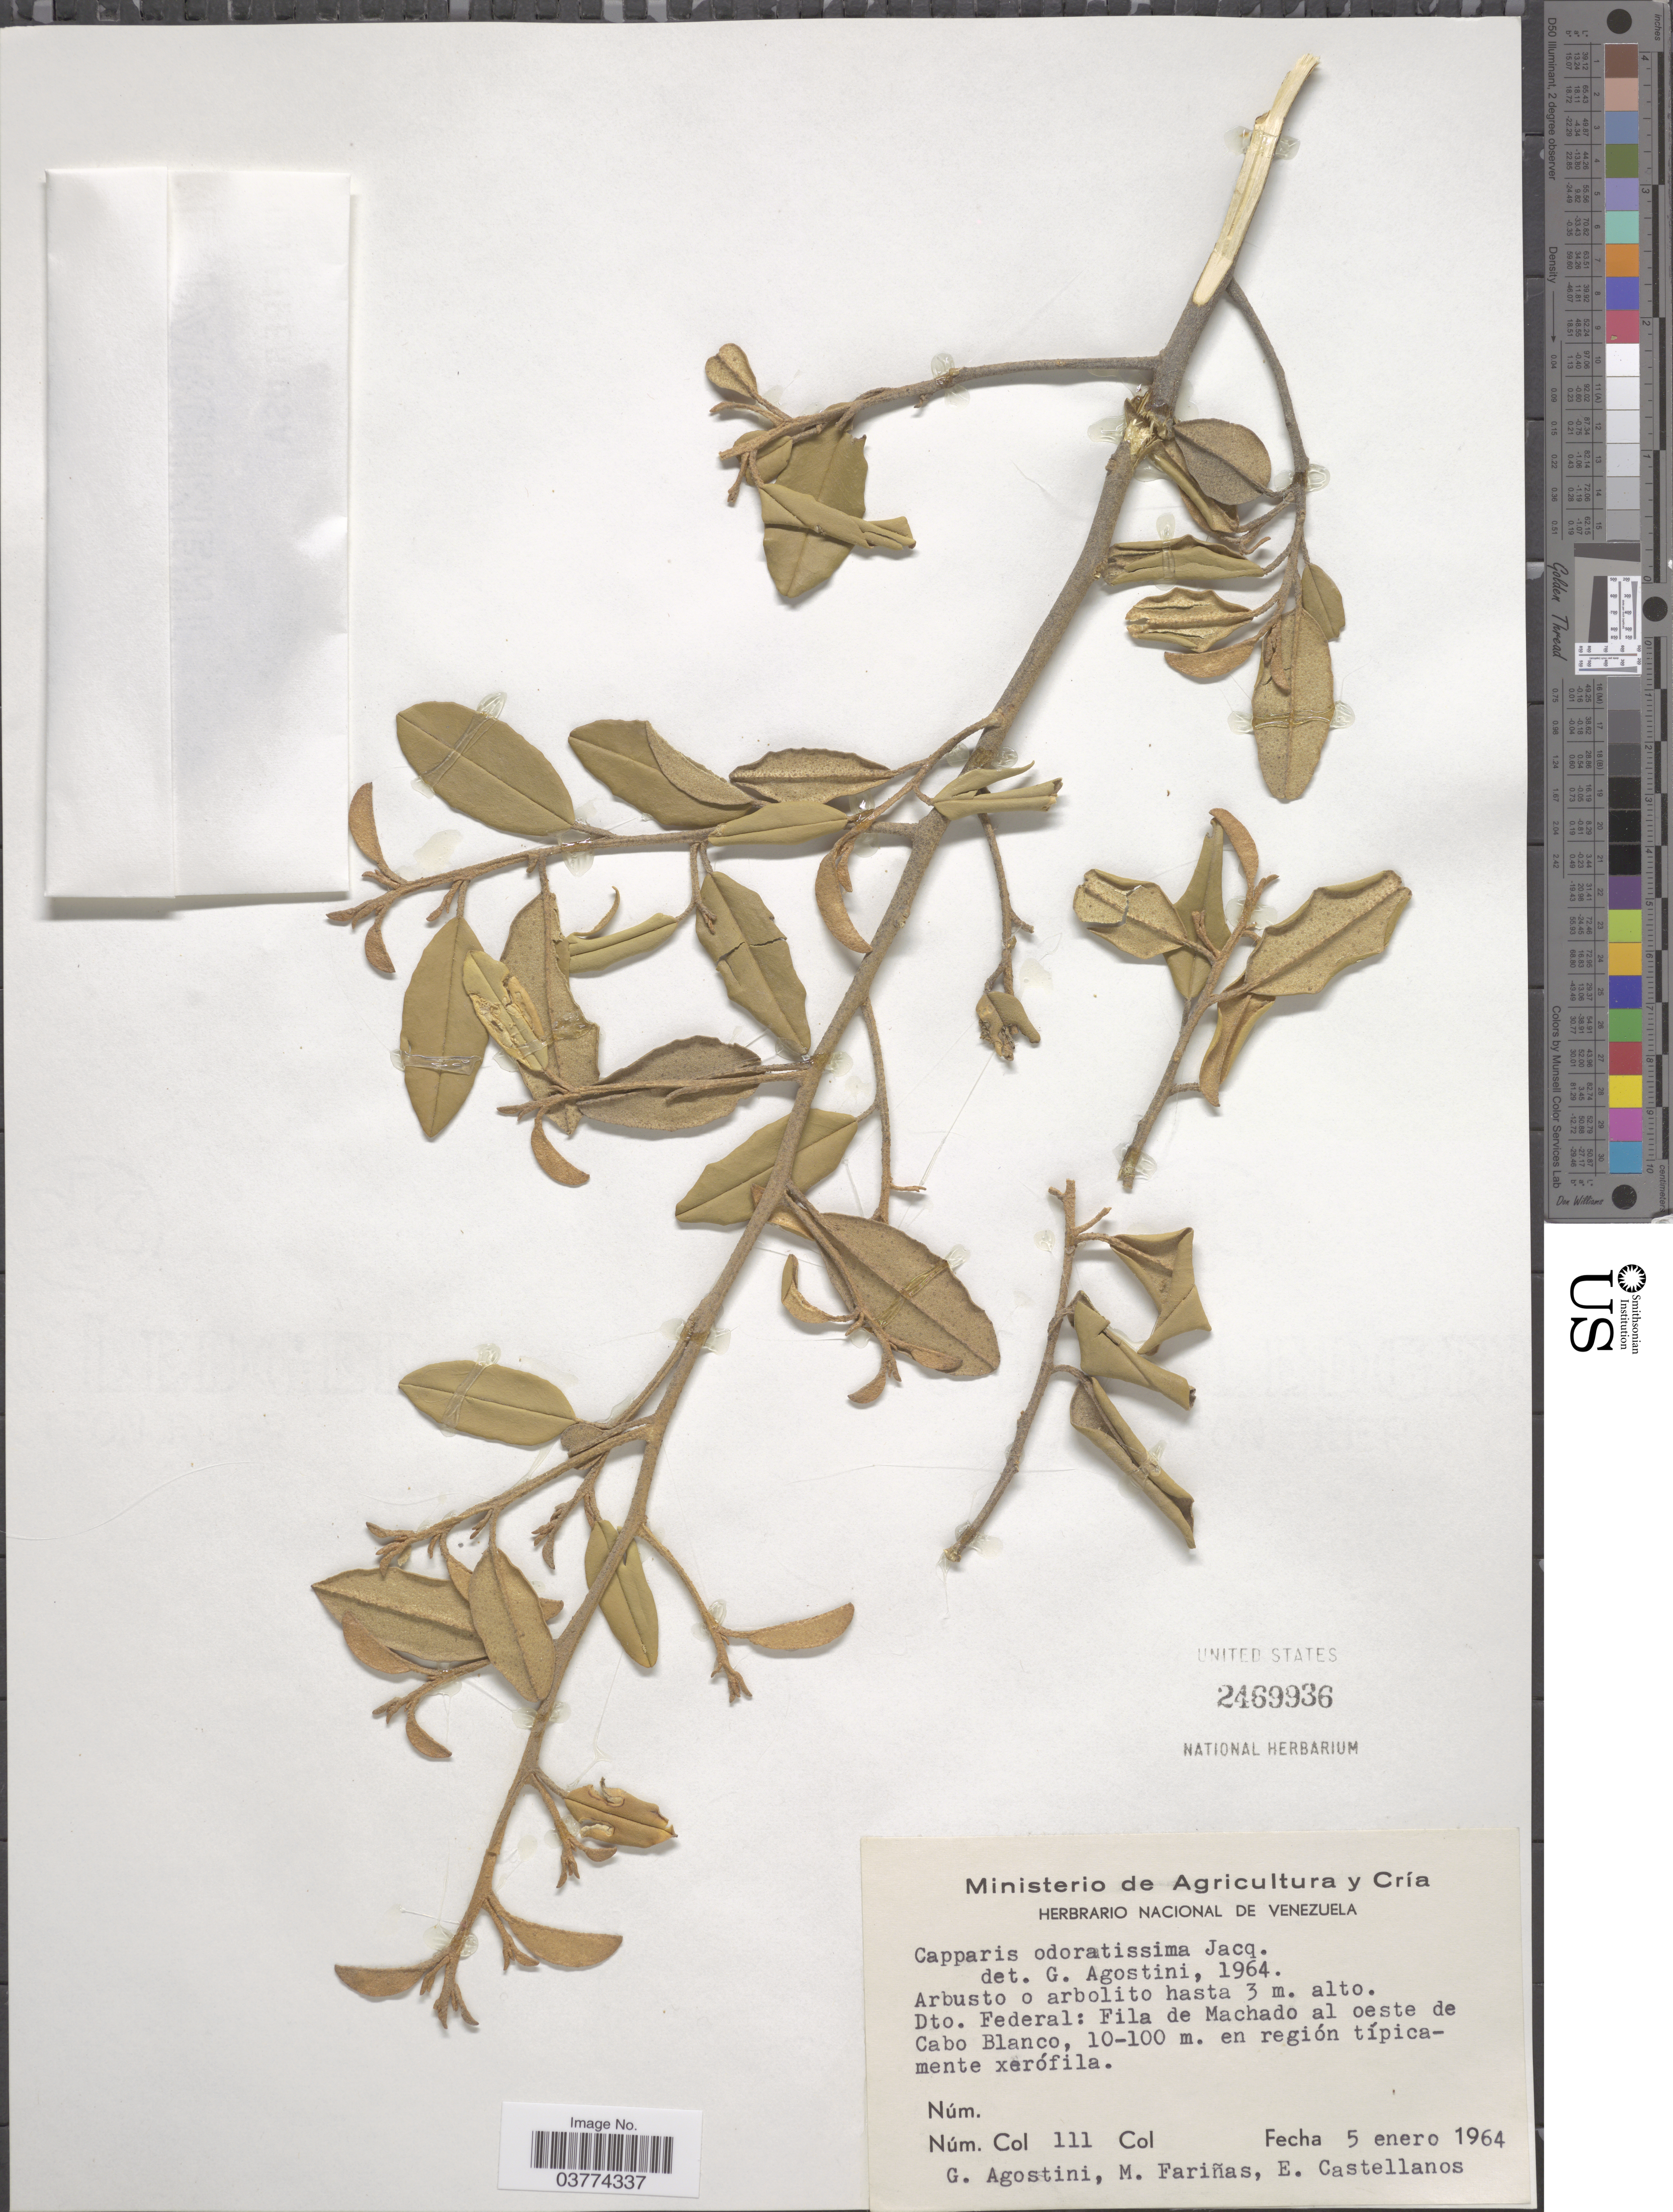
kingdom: Plantae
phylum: Tracheophyta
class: Magnoliopsida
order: Brassicales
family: Capparaceae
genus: Quadrella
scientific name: Quadrella odoratissima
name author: (Jacq.) Hutch.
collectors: G. Agostini, M. Fariñas & E. Castellanos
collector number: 111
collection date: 1964-01-05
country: Venezuela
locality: Dto. Federal: Fila de Machado al oeste de Cabo Blanco.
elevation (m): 10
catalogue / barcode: US 2469936